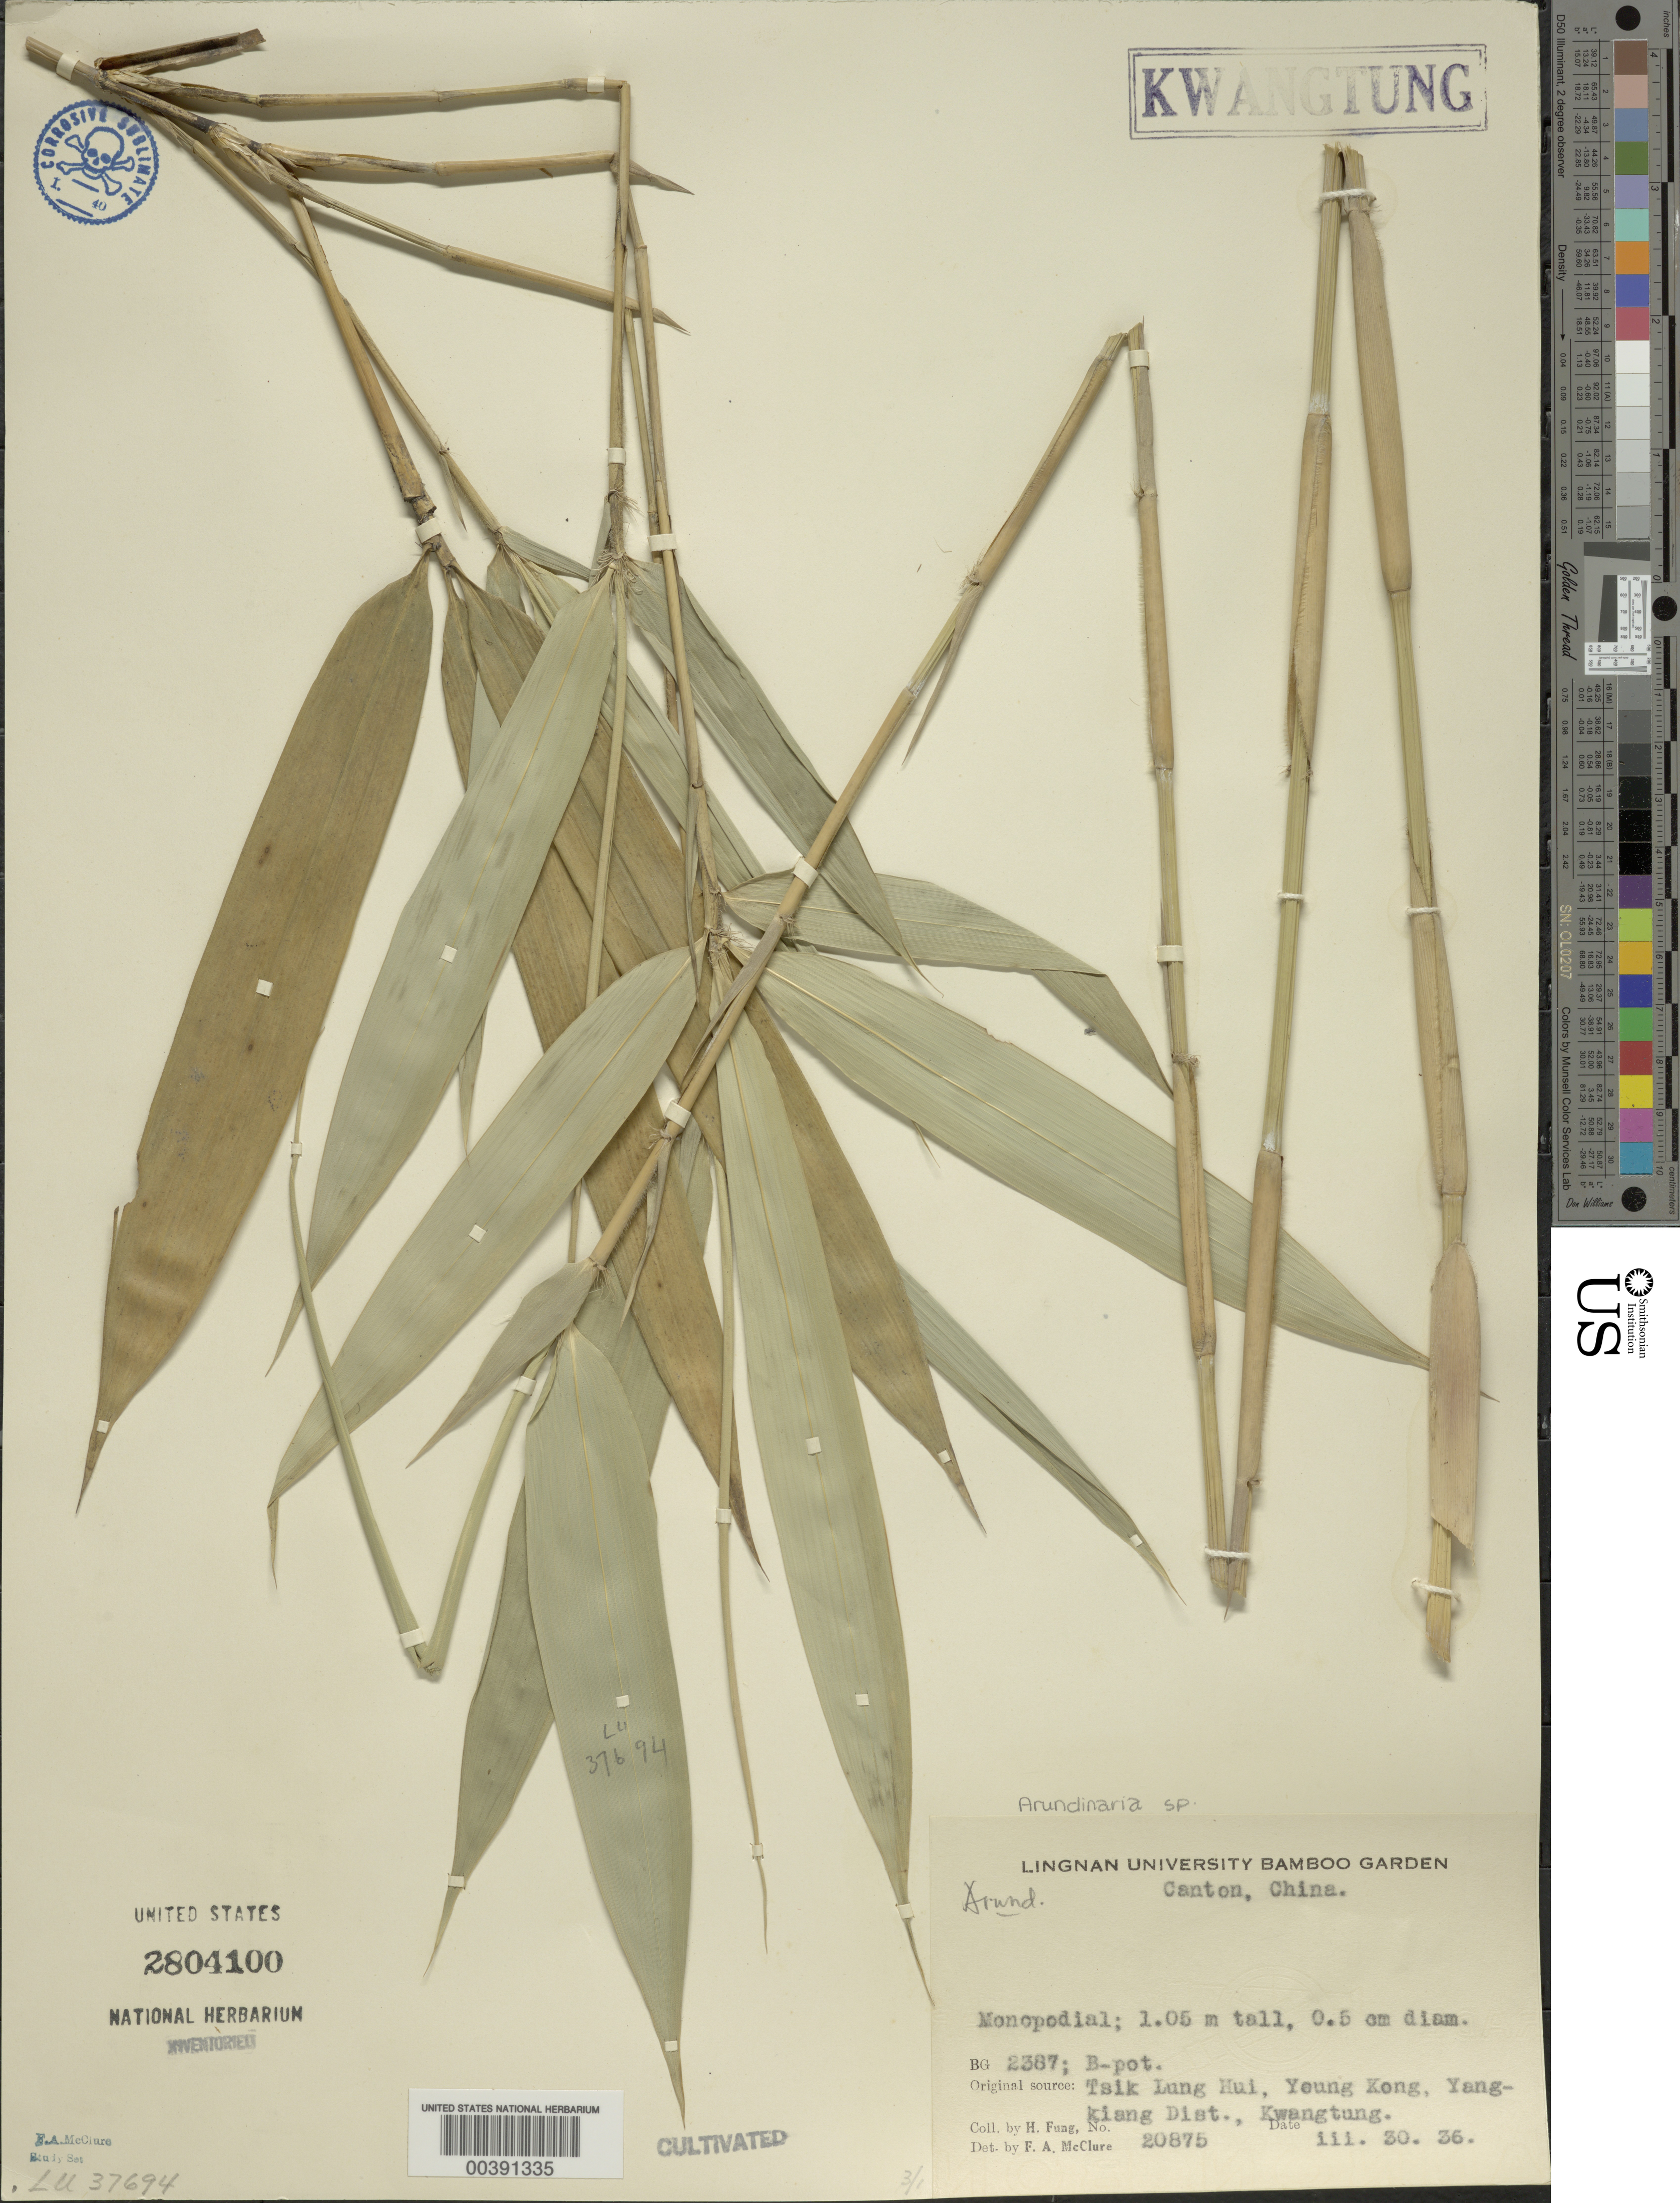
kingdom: Plantae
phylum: Tracheophyta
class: Liliopsida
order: Poales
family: Poaceae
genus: Arundinaria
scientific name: Arundinaria sp.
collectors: H. L. Fung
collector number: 20875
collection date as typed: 30 Mar 1936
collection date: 1936-03-30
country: China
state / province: Guangdong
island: Honam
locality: Lingnan univ. bg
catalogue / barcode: US 2804100